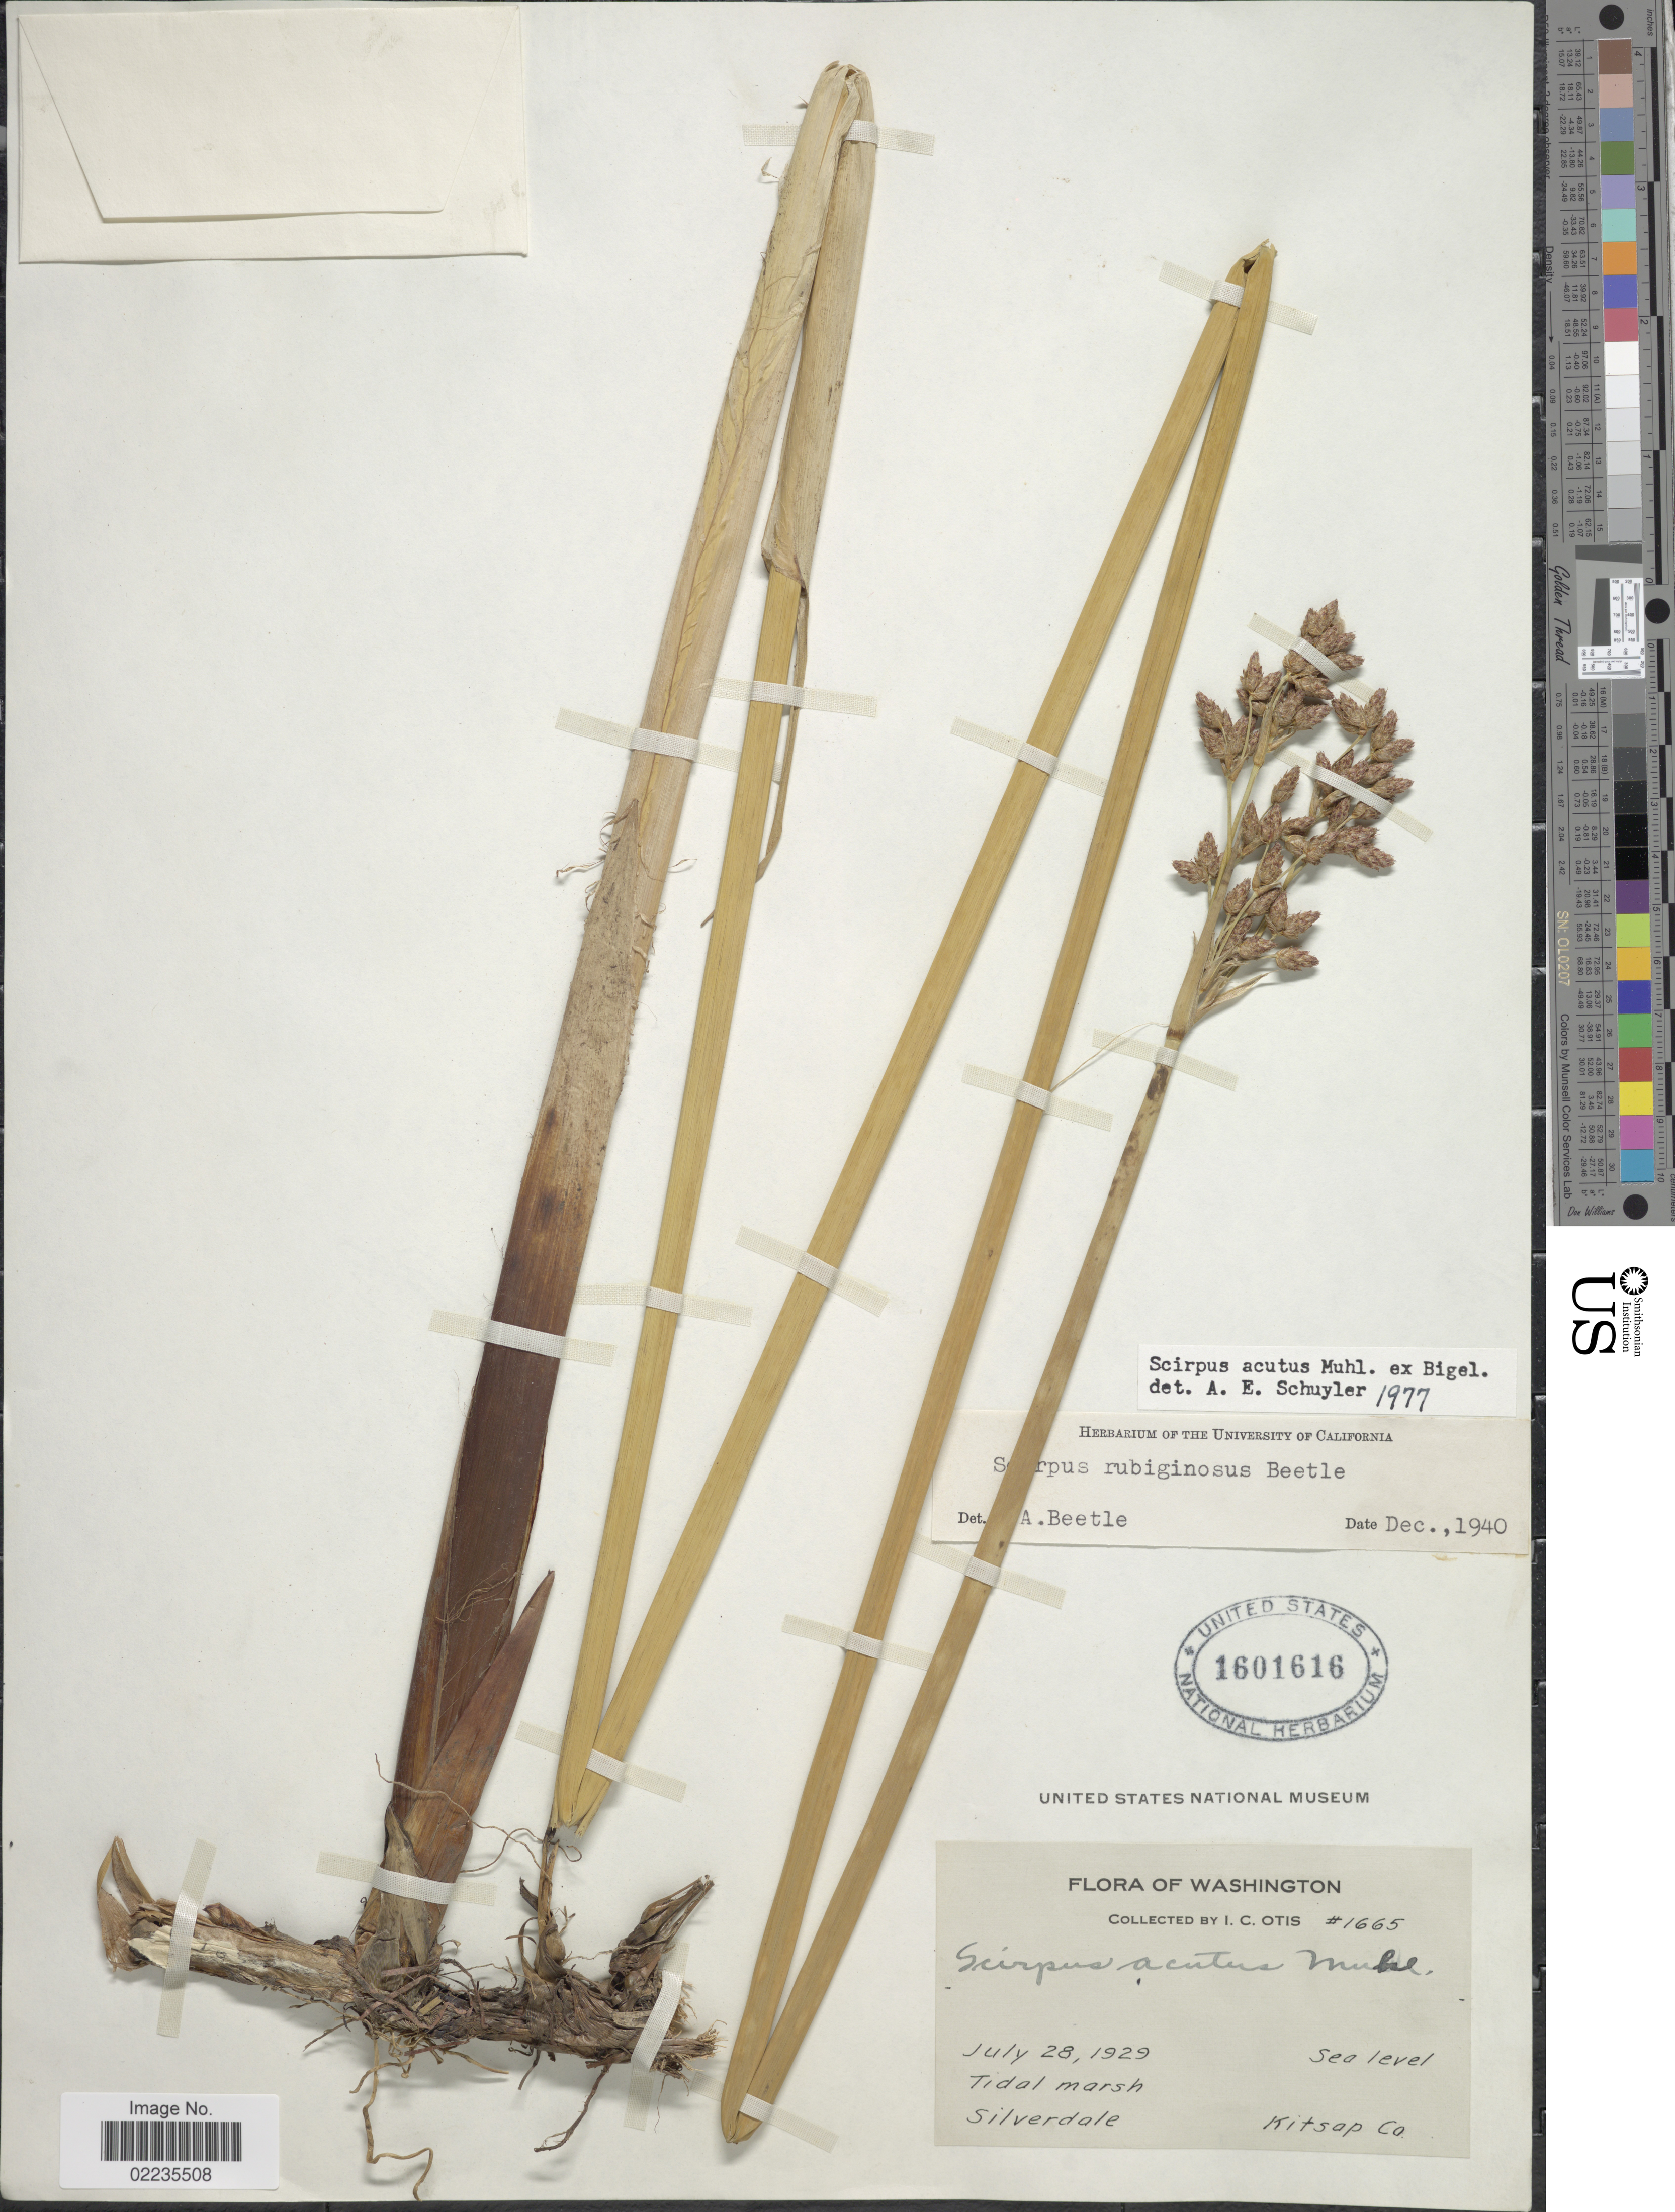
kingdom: Plantae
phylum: Tracheophyta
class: Liliopsida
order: Poales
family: Cyperaceae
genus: Schoenoplectus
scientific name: Schoenoplectus acutus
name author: (Muhl. ex Bigelow) Á. Löve & D. Löve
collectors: I. C. Otis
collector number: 1165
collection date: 1929-07-28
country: United States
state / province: Washington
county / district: Kitsap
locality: Tidal marsh, Silverdale, Kitsap Co.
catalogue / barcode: US 1601616